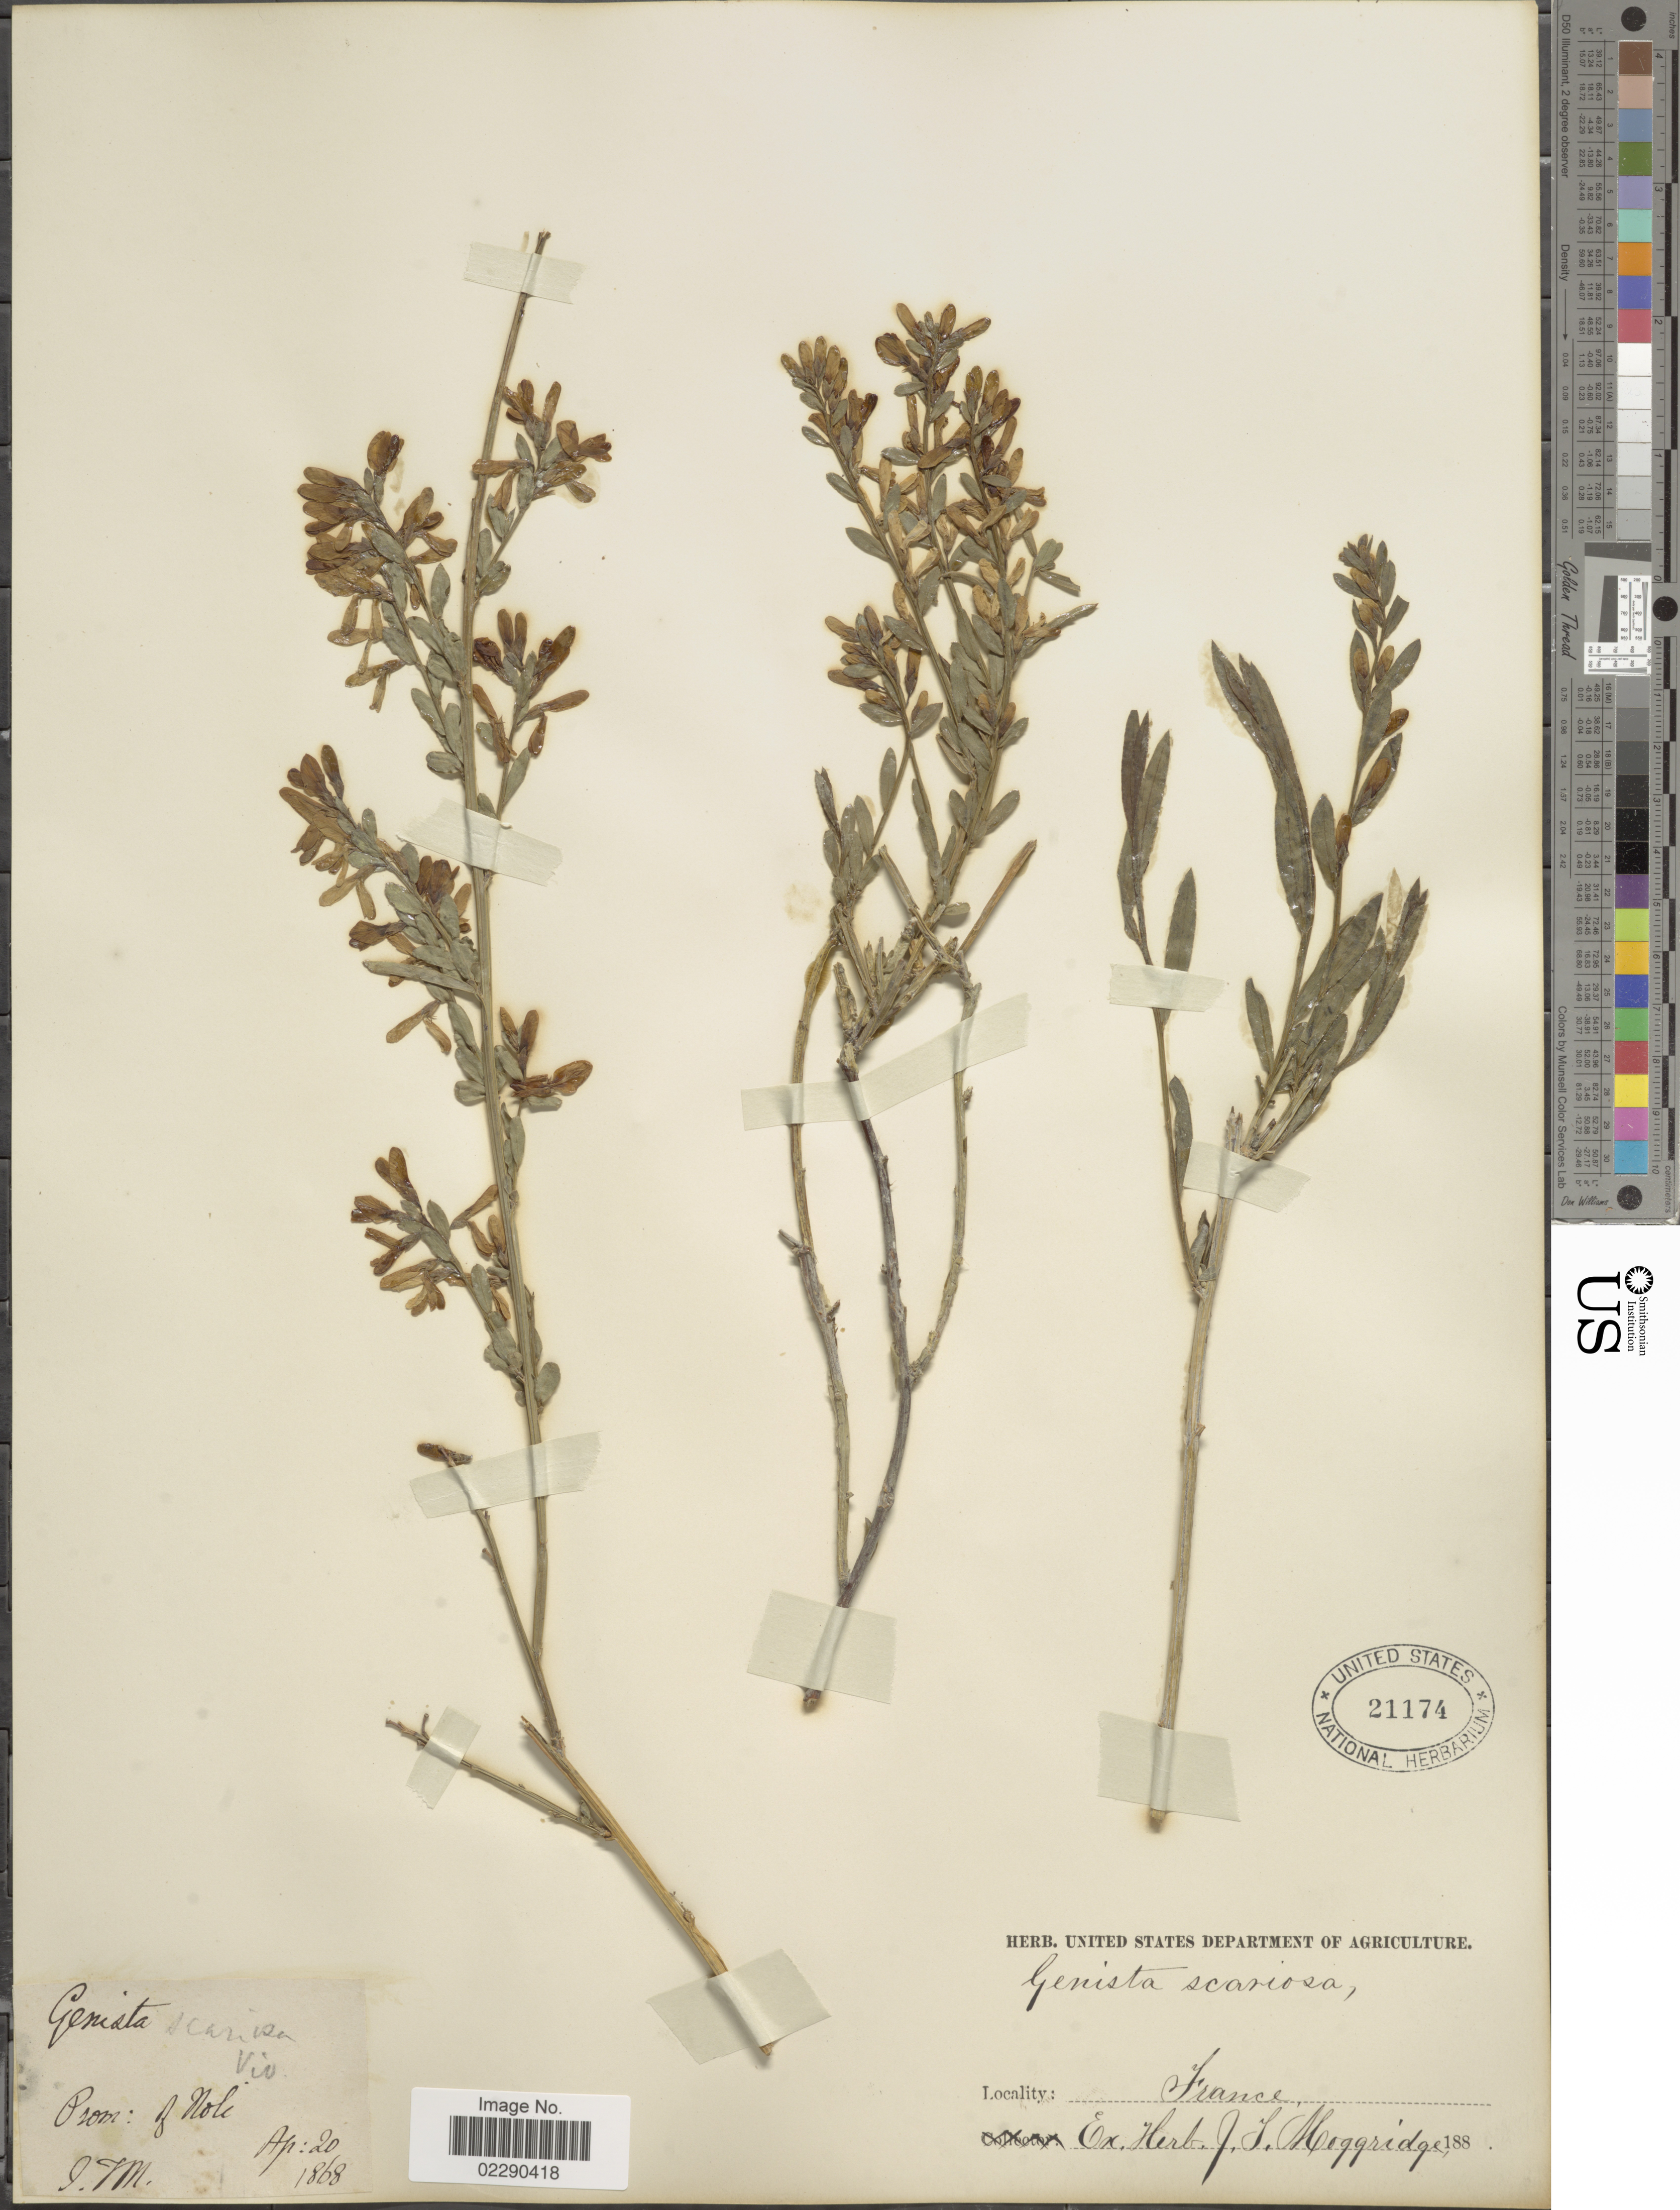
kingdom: Plantae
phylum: Tracheophyta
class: Magnoliopsida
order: Fabales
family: Fabaceae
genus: Genista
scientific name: Genista scariosa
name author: Viv.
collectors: J. T. Moggridge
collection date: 1868-04-20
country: France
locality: Nole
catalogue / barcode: US 21174